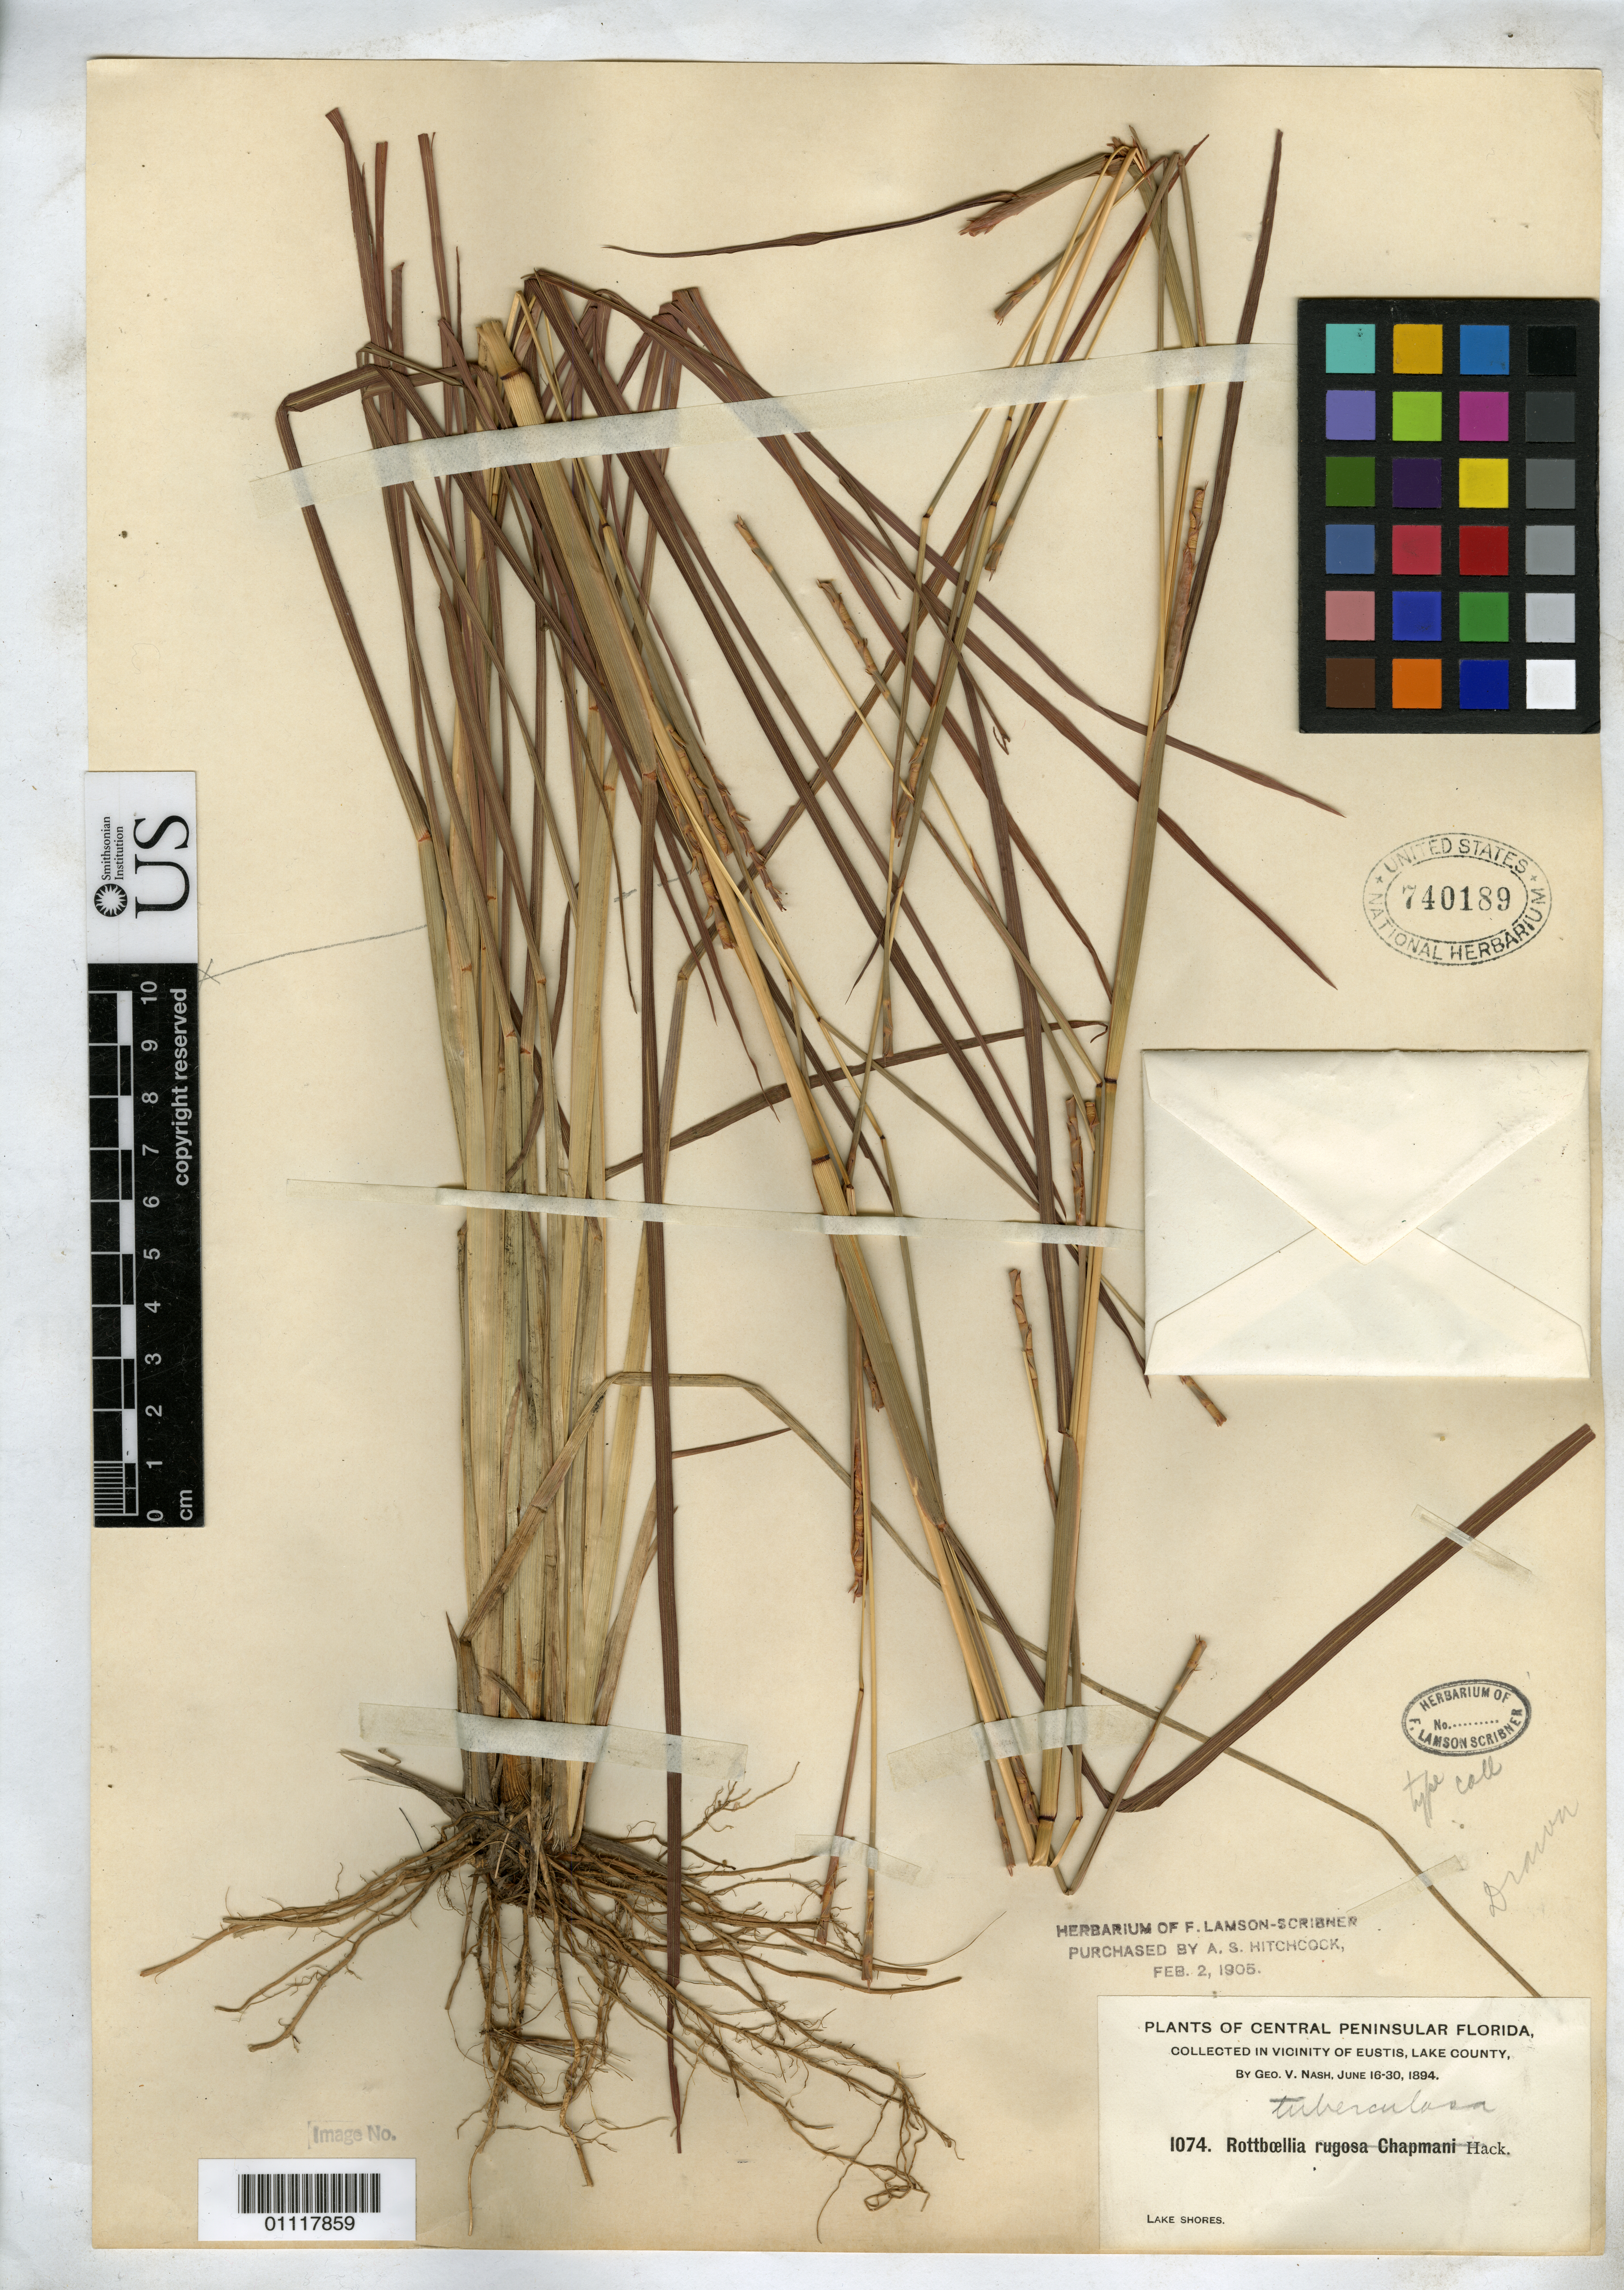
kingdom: Plantae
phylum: Tracheophyta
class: Liliopsida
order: Poales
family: Poaceae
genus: Manisuris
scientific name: Manisuris tuberculosa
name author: Nash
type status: Isotype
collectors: G. V. Nash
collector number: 1074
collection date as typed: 16 Jun 1894 to 30 Jun 1894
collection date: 1894-06-16/1894-06-30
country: United States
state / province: Florida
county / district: Lake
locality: Vicinity of Eustis.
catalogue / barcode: US 740189